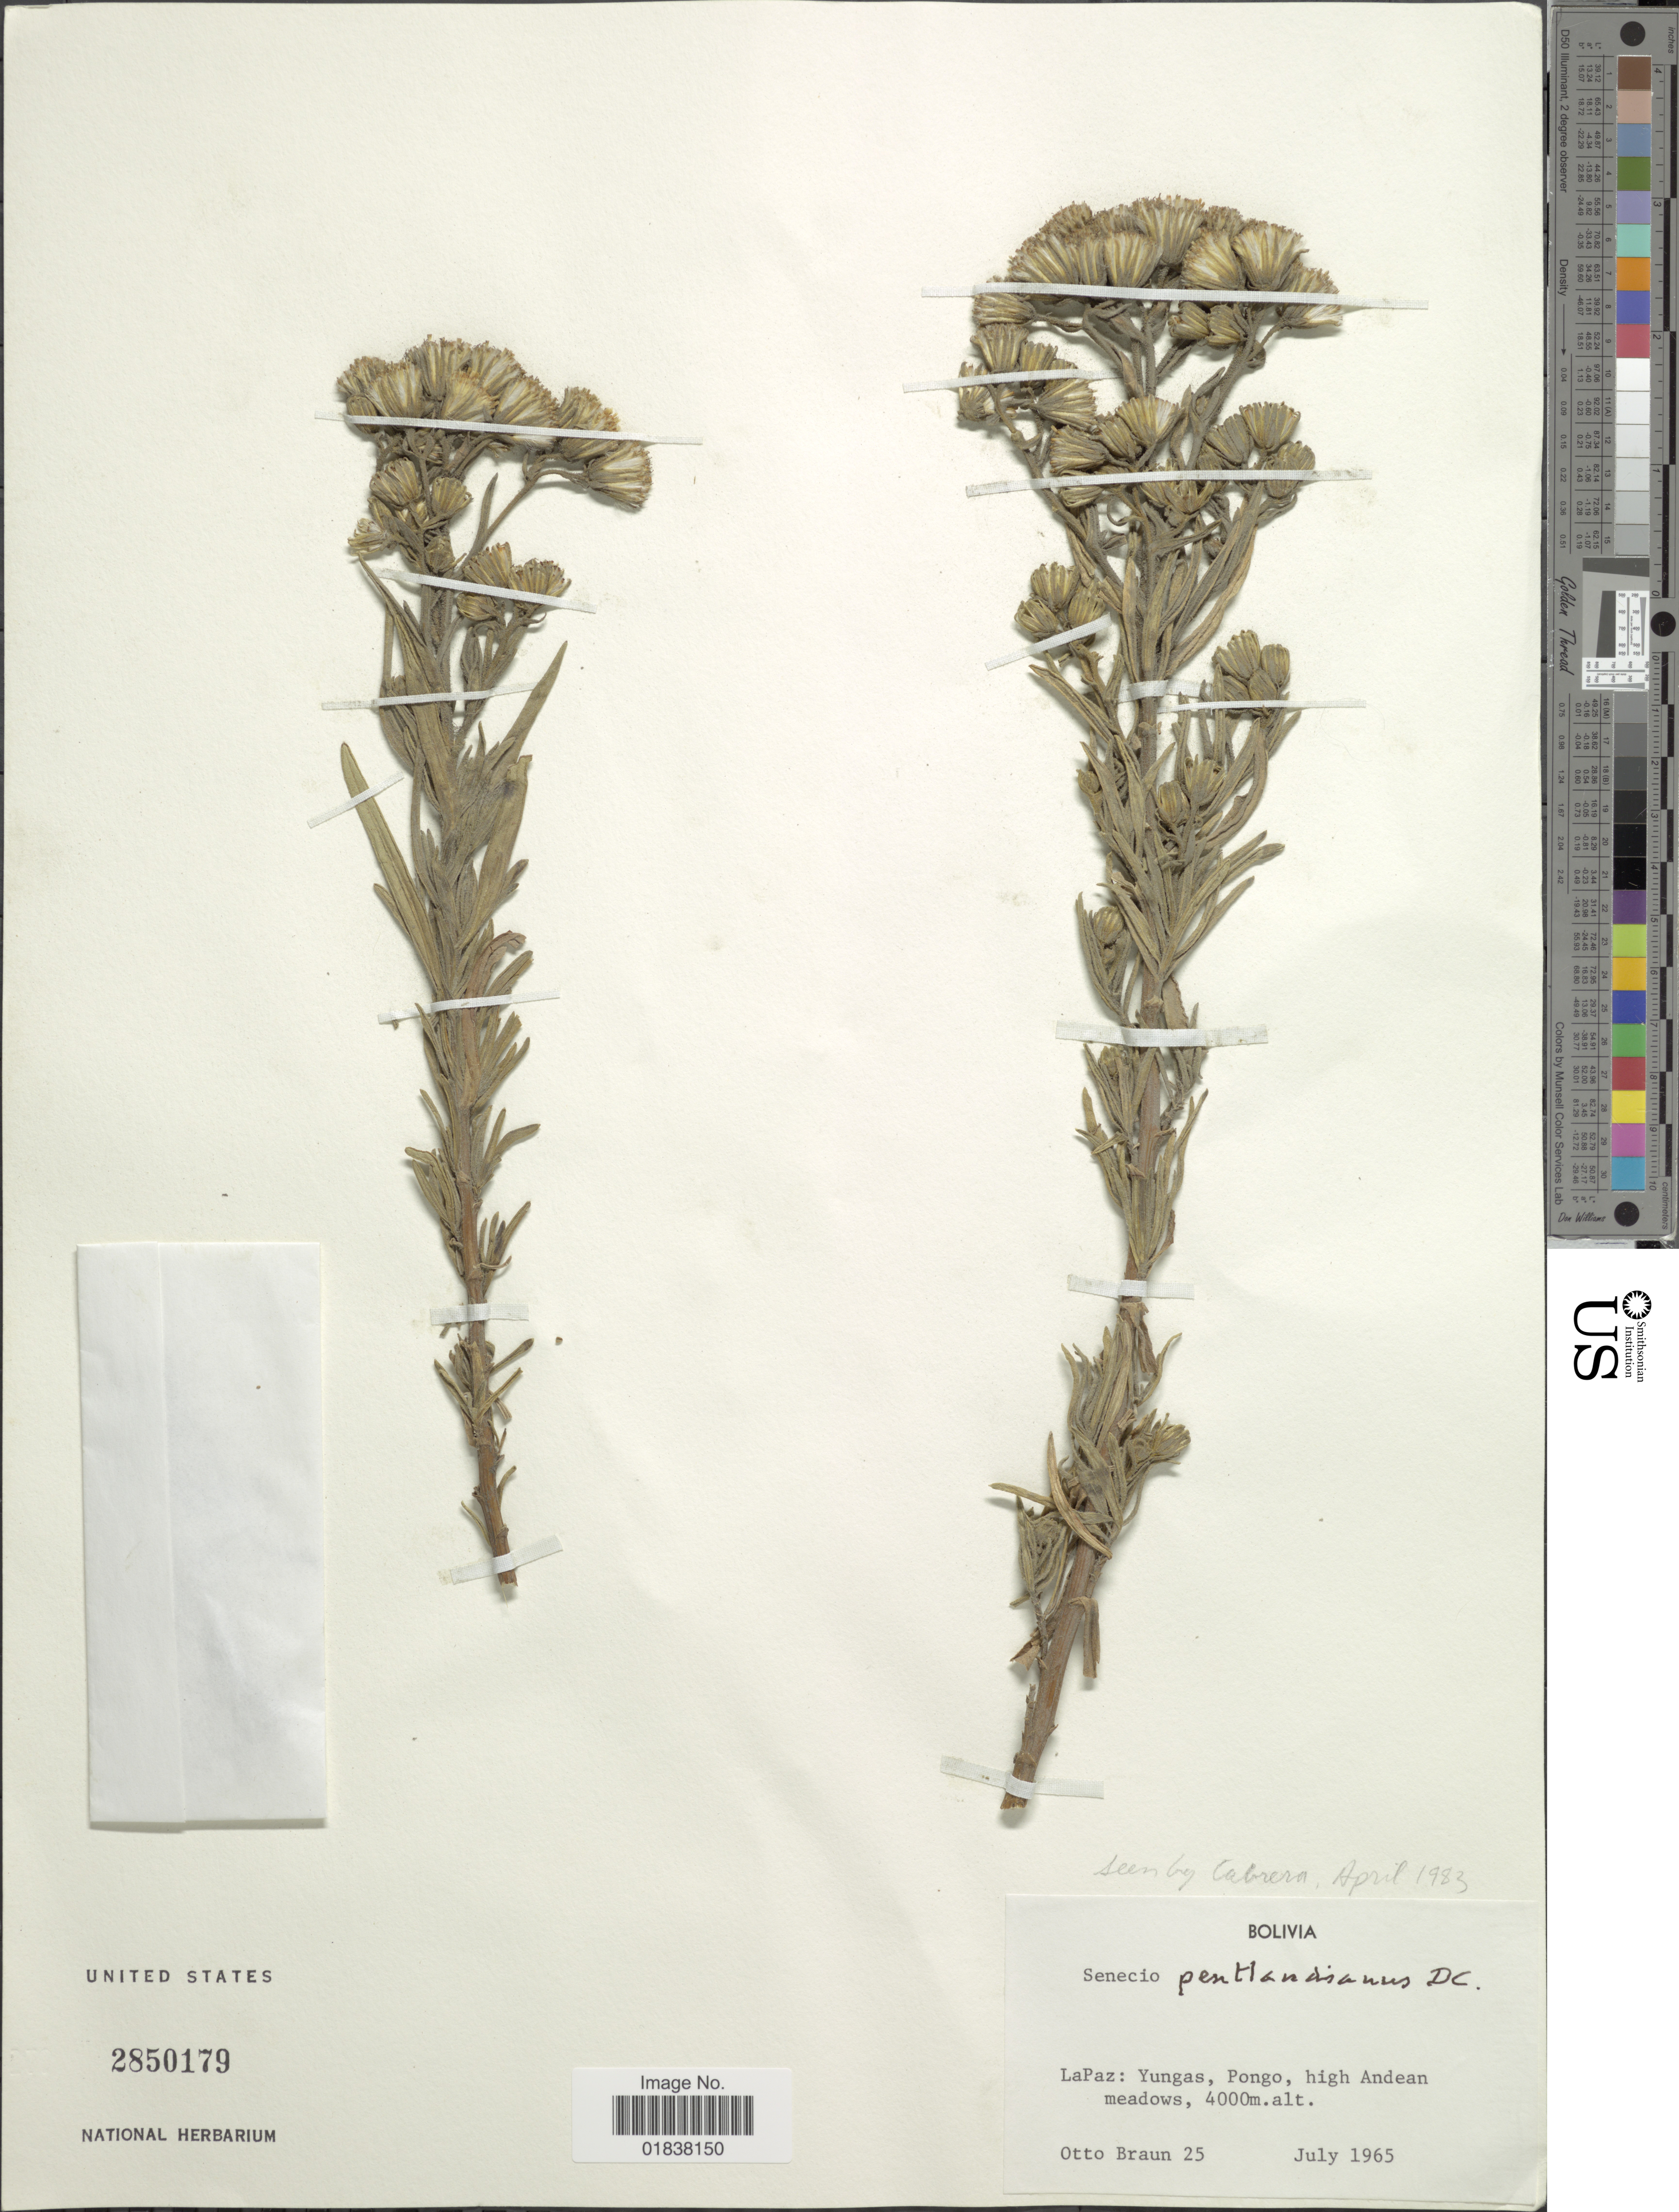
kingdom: Plantae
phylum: Tracheophyta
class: Magnoliopsida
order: Asterales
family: Asteraceae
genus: Senecio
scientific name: Senecio pentlandianus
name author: DC.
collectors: O. Braun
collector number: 25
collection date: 1965-07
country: Bolivia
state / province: La Paz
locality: Yungas, Pongo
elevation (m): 4000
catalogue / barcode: US 2850179